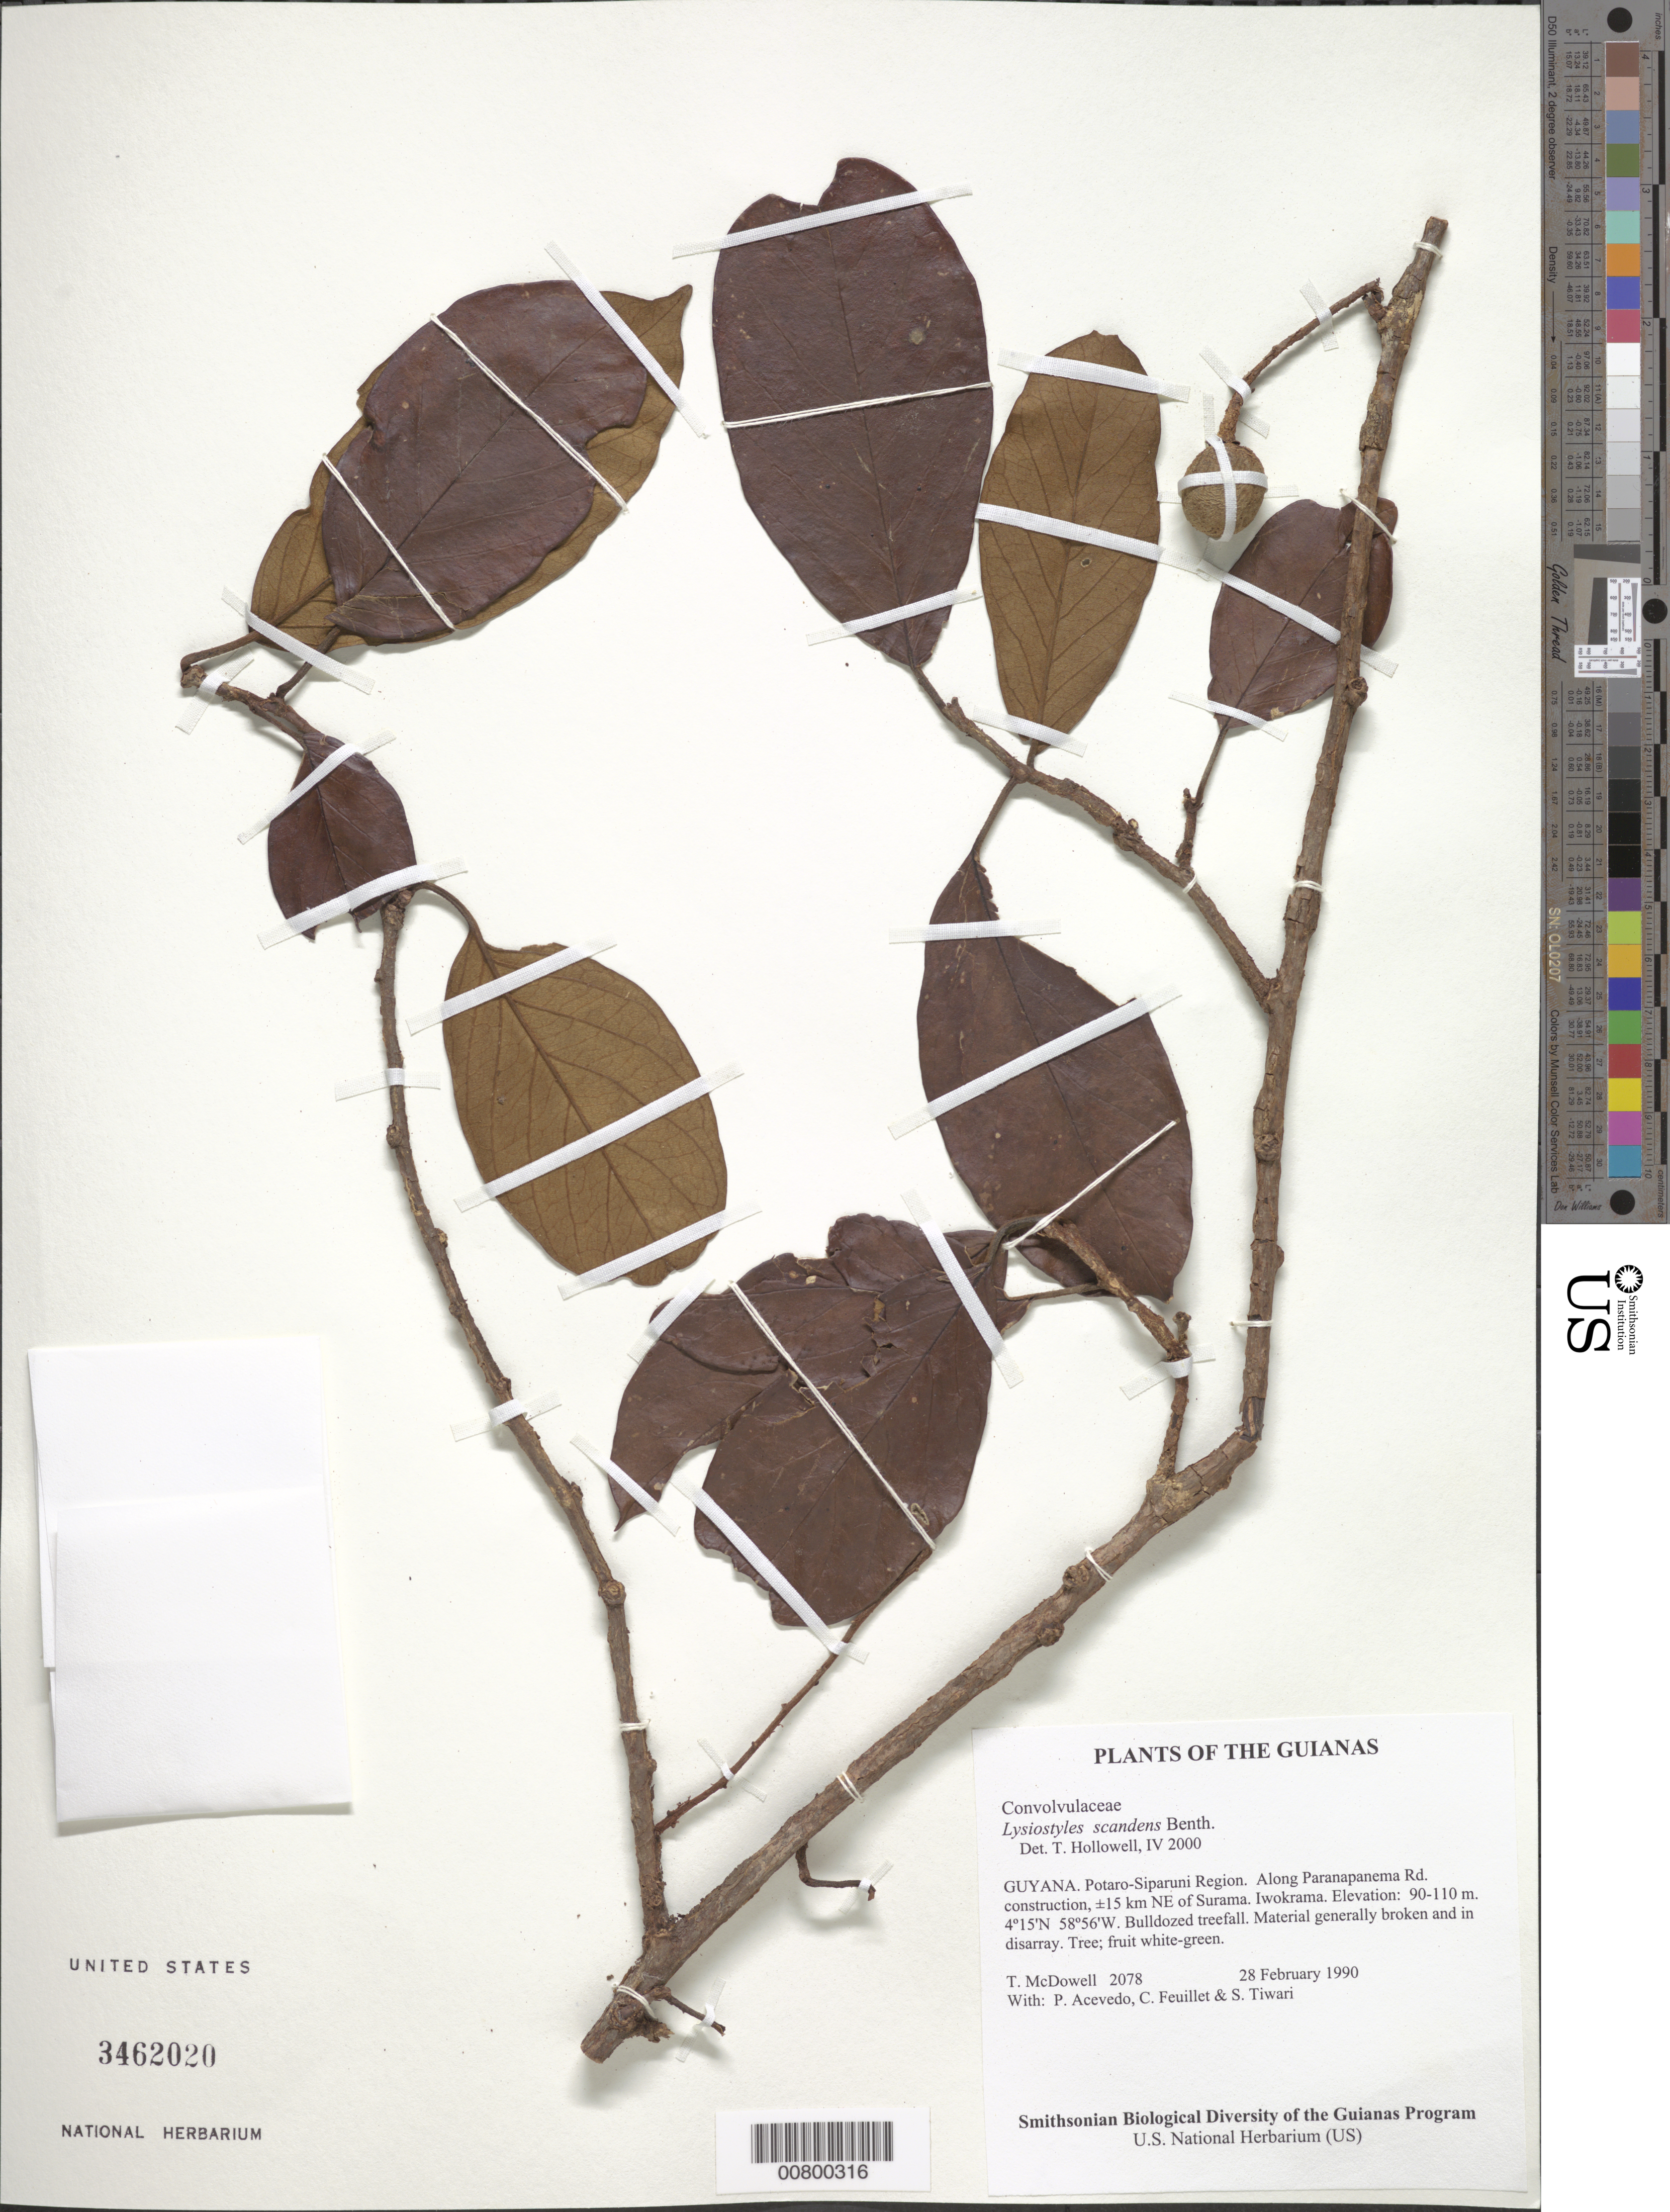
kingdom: Plantae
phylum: Tracheophyta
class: Magnoliopsida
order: Solanales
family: Convolvulaceae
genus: Lysiostyles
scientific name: Lysiostyles scandens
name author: Benth.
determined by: Hollowell, T. H., (BOT), Smithsonian Institution - National Museum of Natural History (UNITED STATES)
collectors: T. McDowell, P. Acevedo-Rodr., C. Feuillet & S. Tiwari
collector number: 2078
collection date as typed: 28 February 1990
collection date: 1990-02-28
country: Guyana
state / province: Potaro-Siparuni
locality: Along Paranapanema Rd. construction, ±15 km NE of Surama. Iwokrama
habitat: Bulldozed treefall. Material generally broken and in disarray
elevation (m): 90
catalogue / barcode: US 3462020